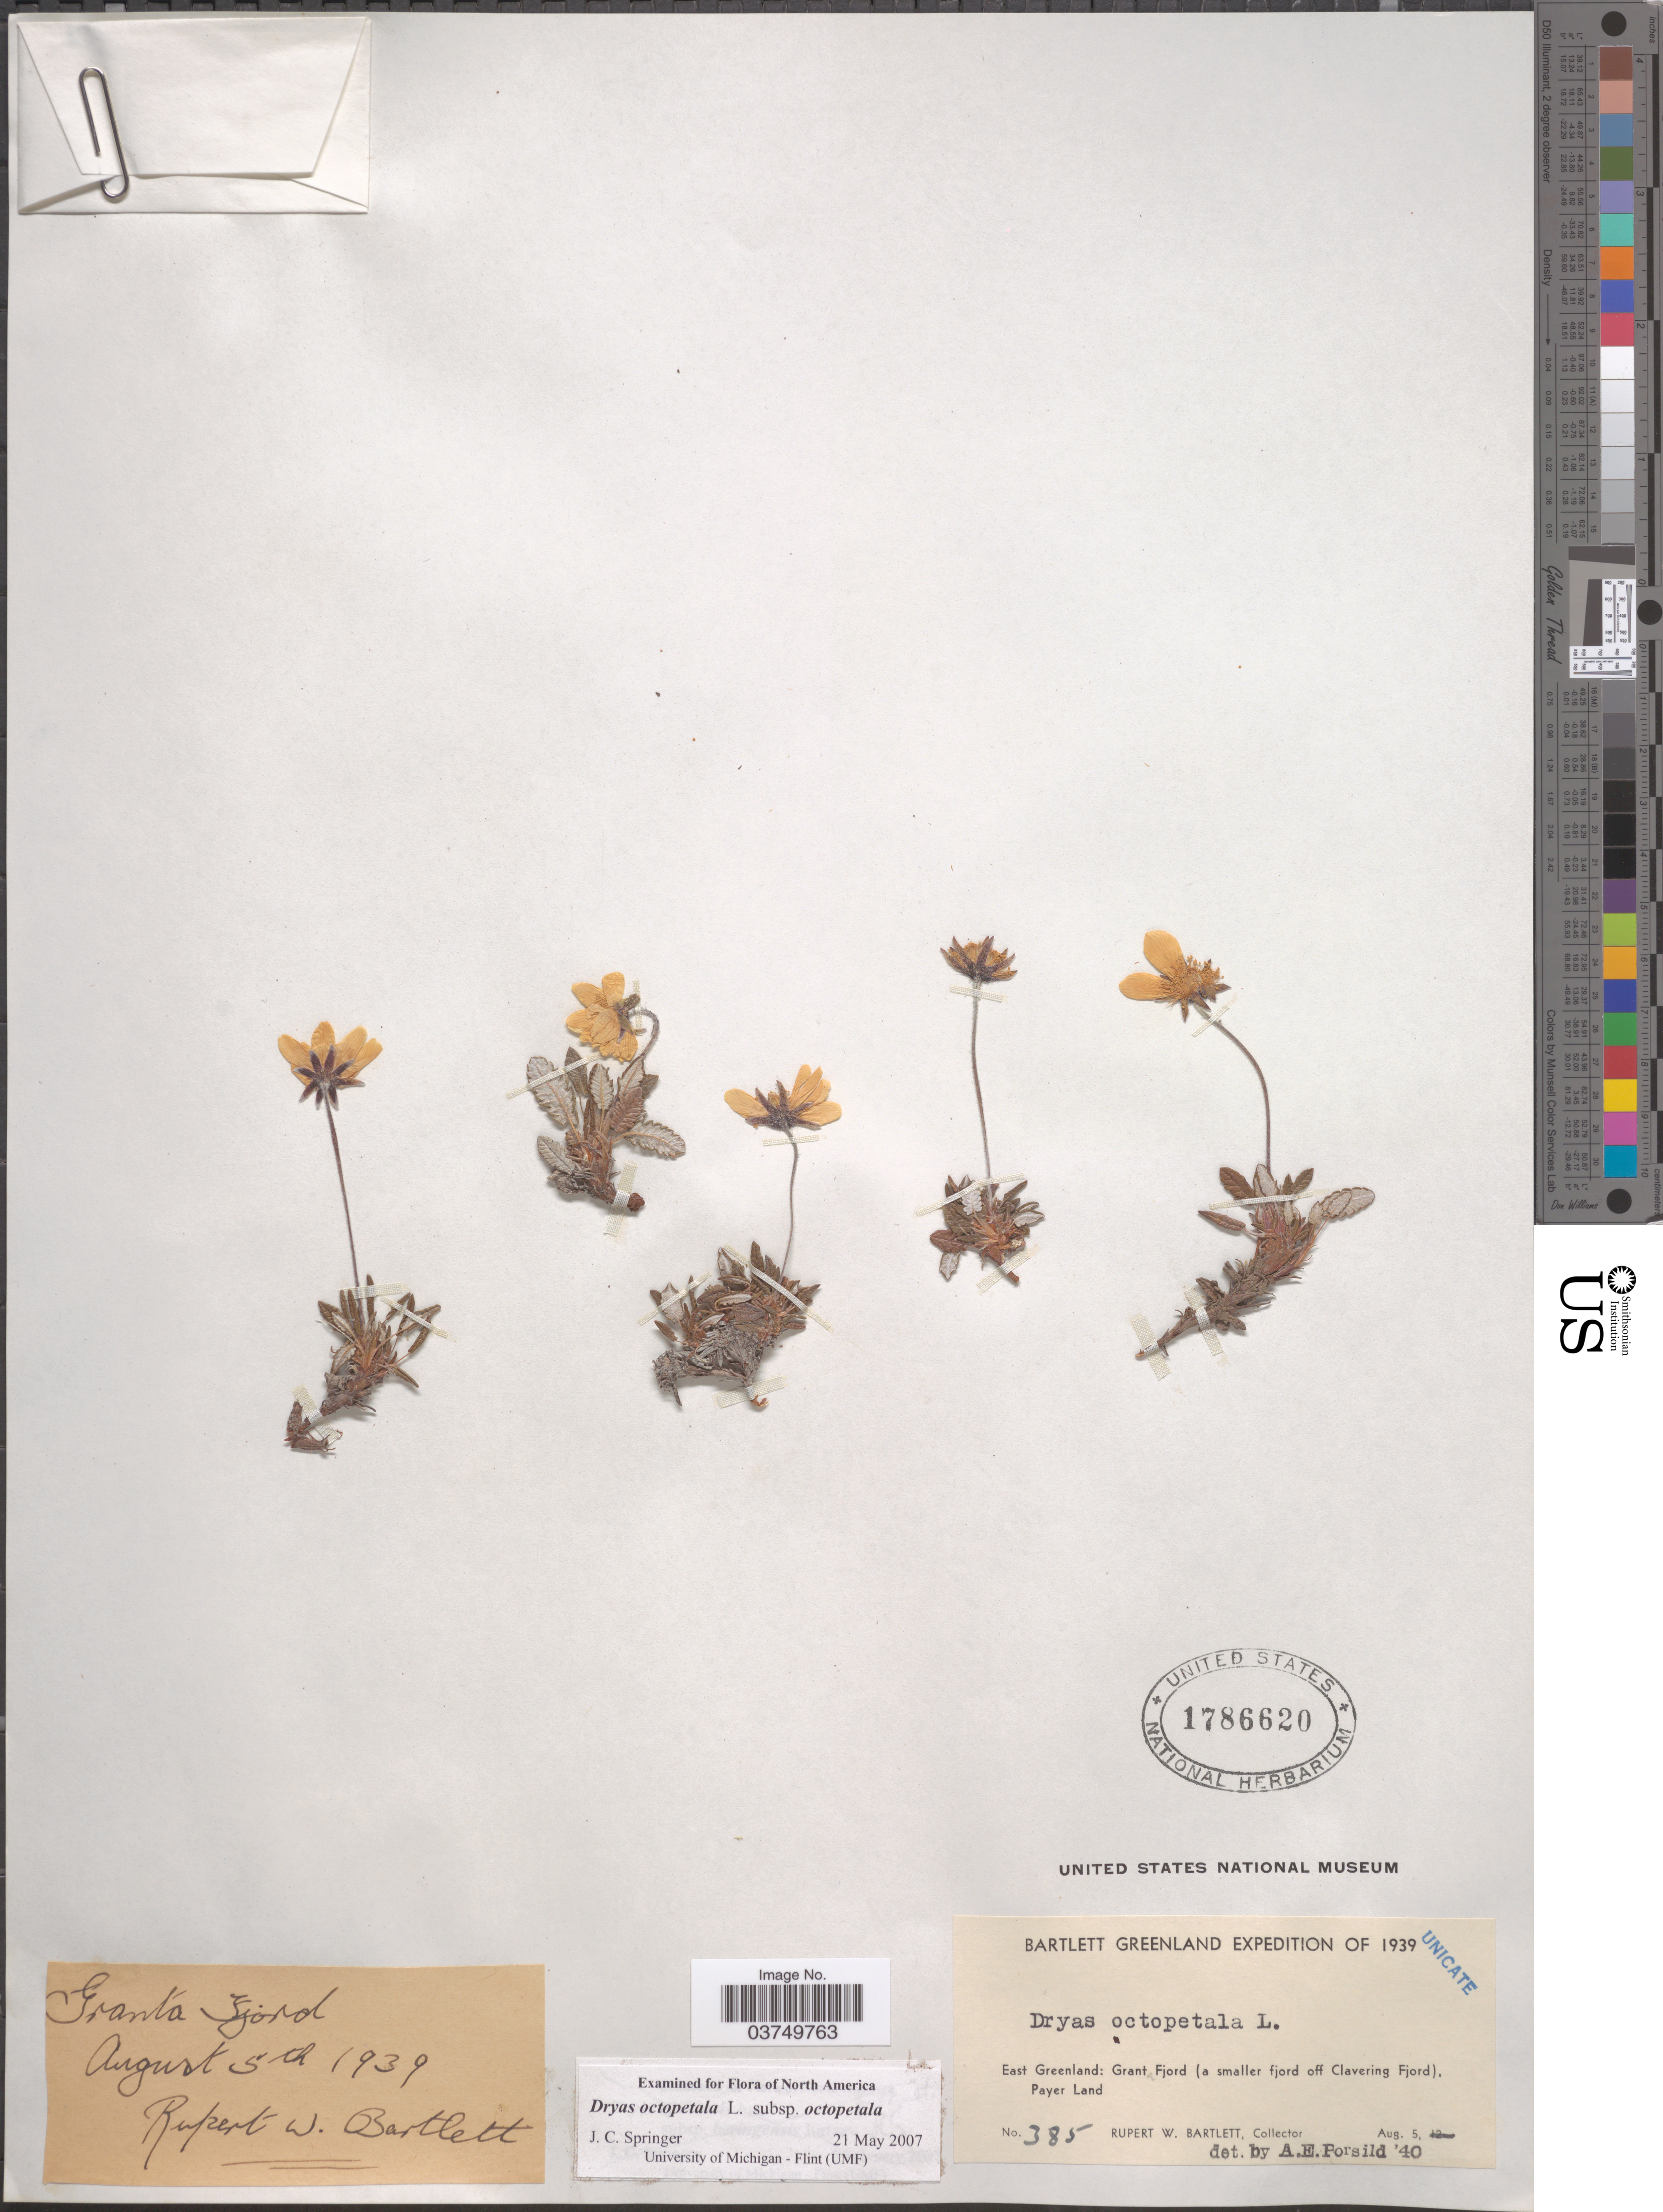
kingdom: Plantae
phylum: Tracheophyta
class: Magnoliopsida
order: Rosales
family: Rosaceae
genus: Dryas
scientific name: Dryas octopetala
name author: L.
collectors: R. W. Bartlett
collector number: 385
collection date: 1939-08-05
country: Greenland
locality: East Greenland: Granta Fjord (a smaller fjord of Clavering Fjord), Payer Land.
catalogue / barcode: US 1786620